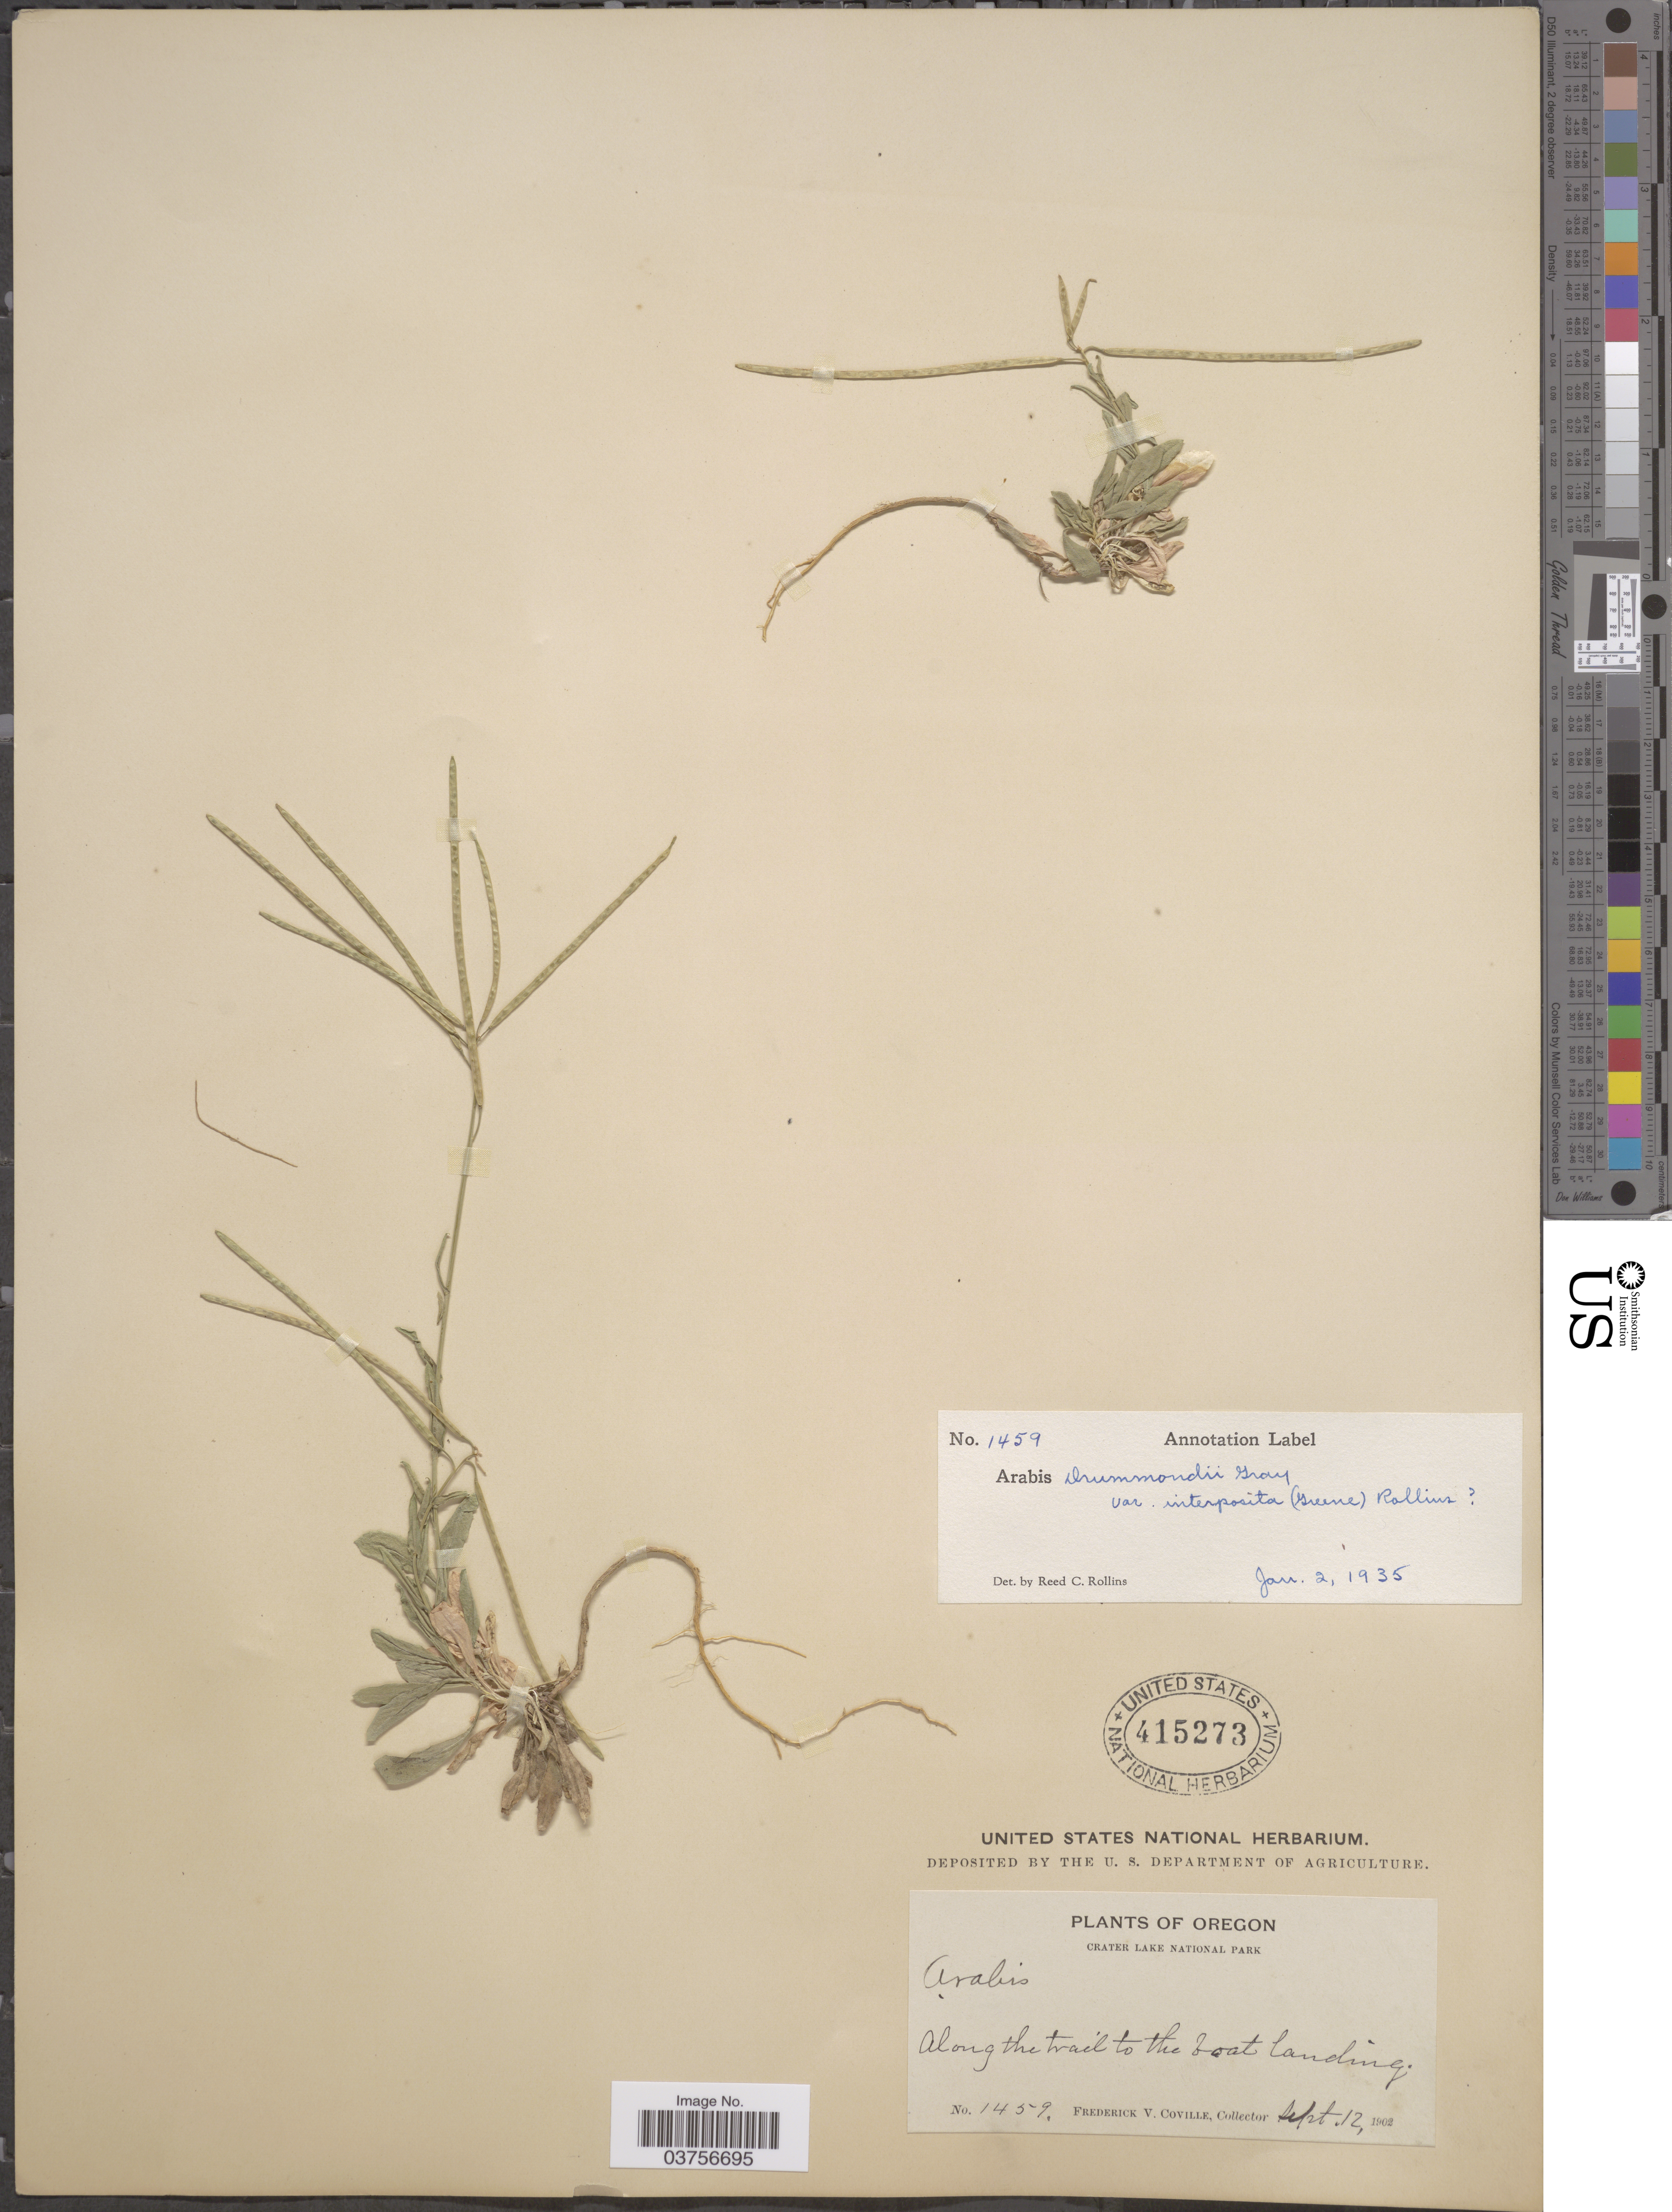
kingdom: Plantae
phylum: Tracheophyta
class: Magnoliopsida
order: Brassicales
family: Brassicaceae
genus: Arabis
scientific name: Arabis divaricarpa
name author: A. Nelson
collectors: F. V. Coville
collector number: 1459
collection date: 1902-09-12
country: United States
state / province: Oregon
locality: Crater Lake National Park. Along the trail to the boat landing.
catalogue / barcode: US 415273